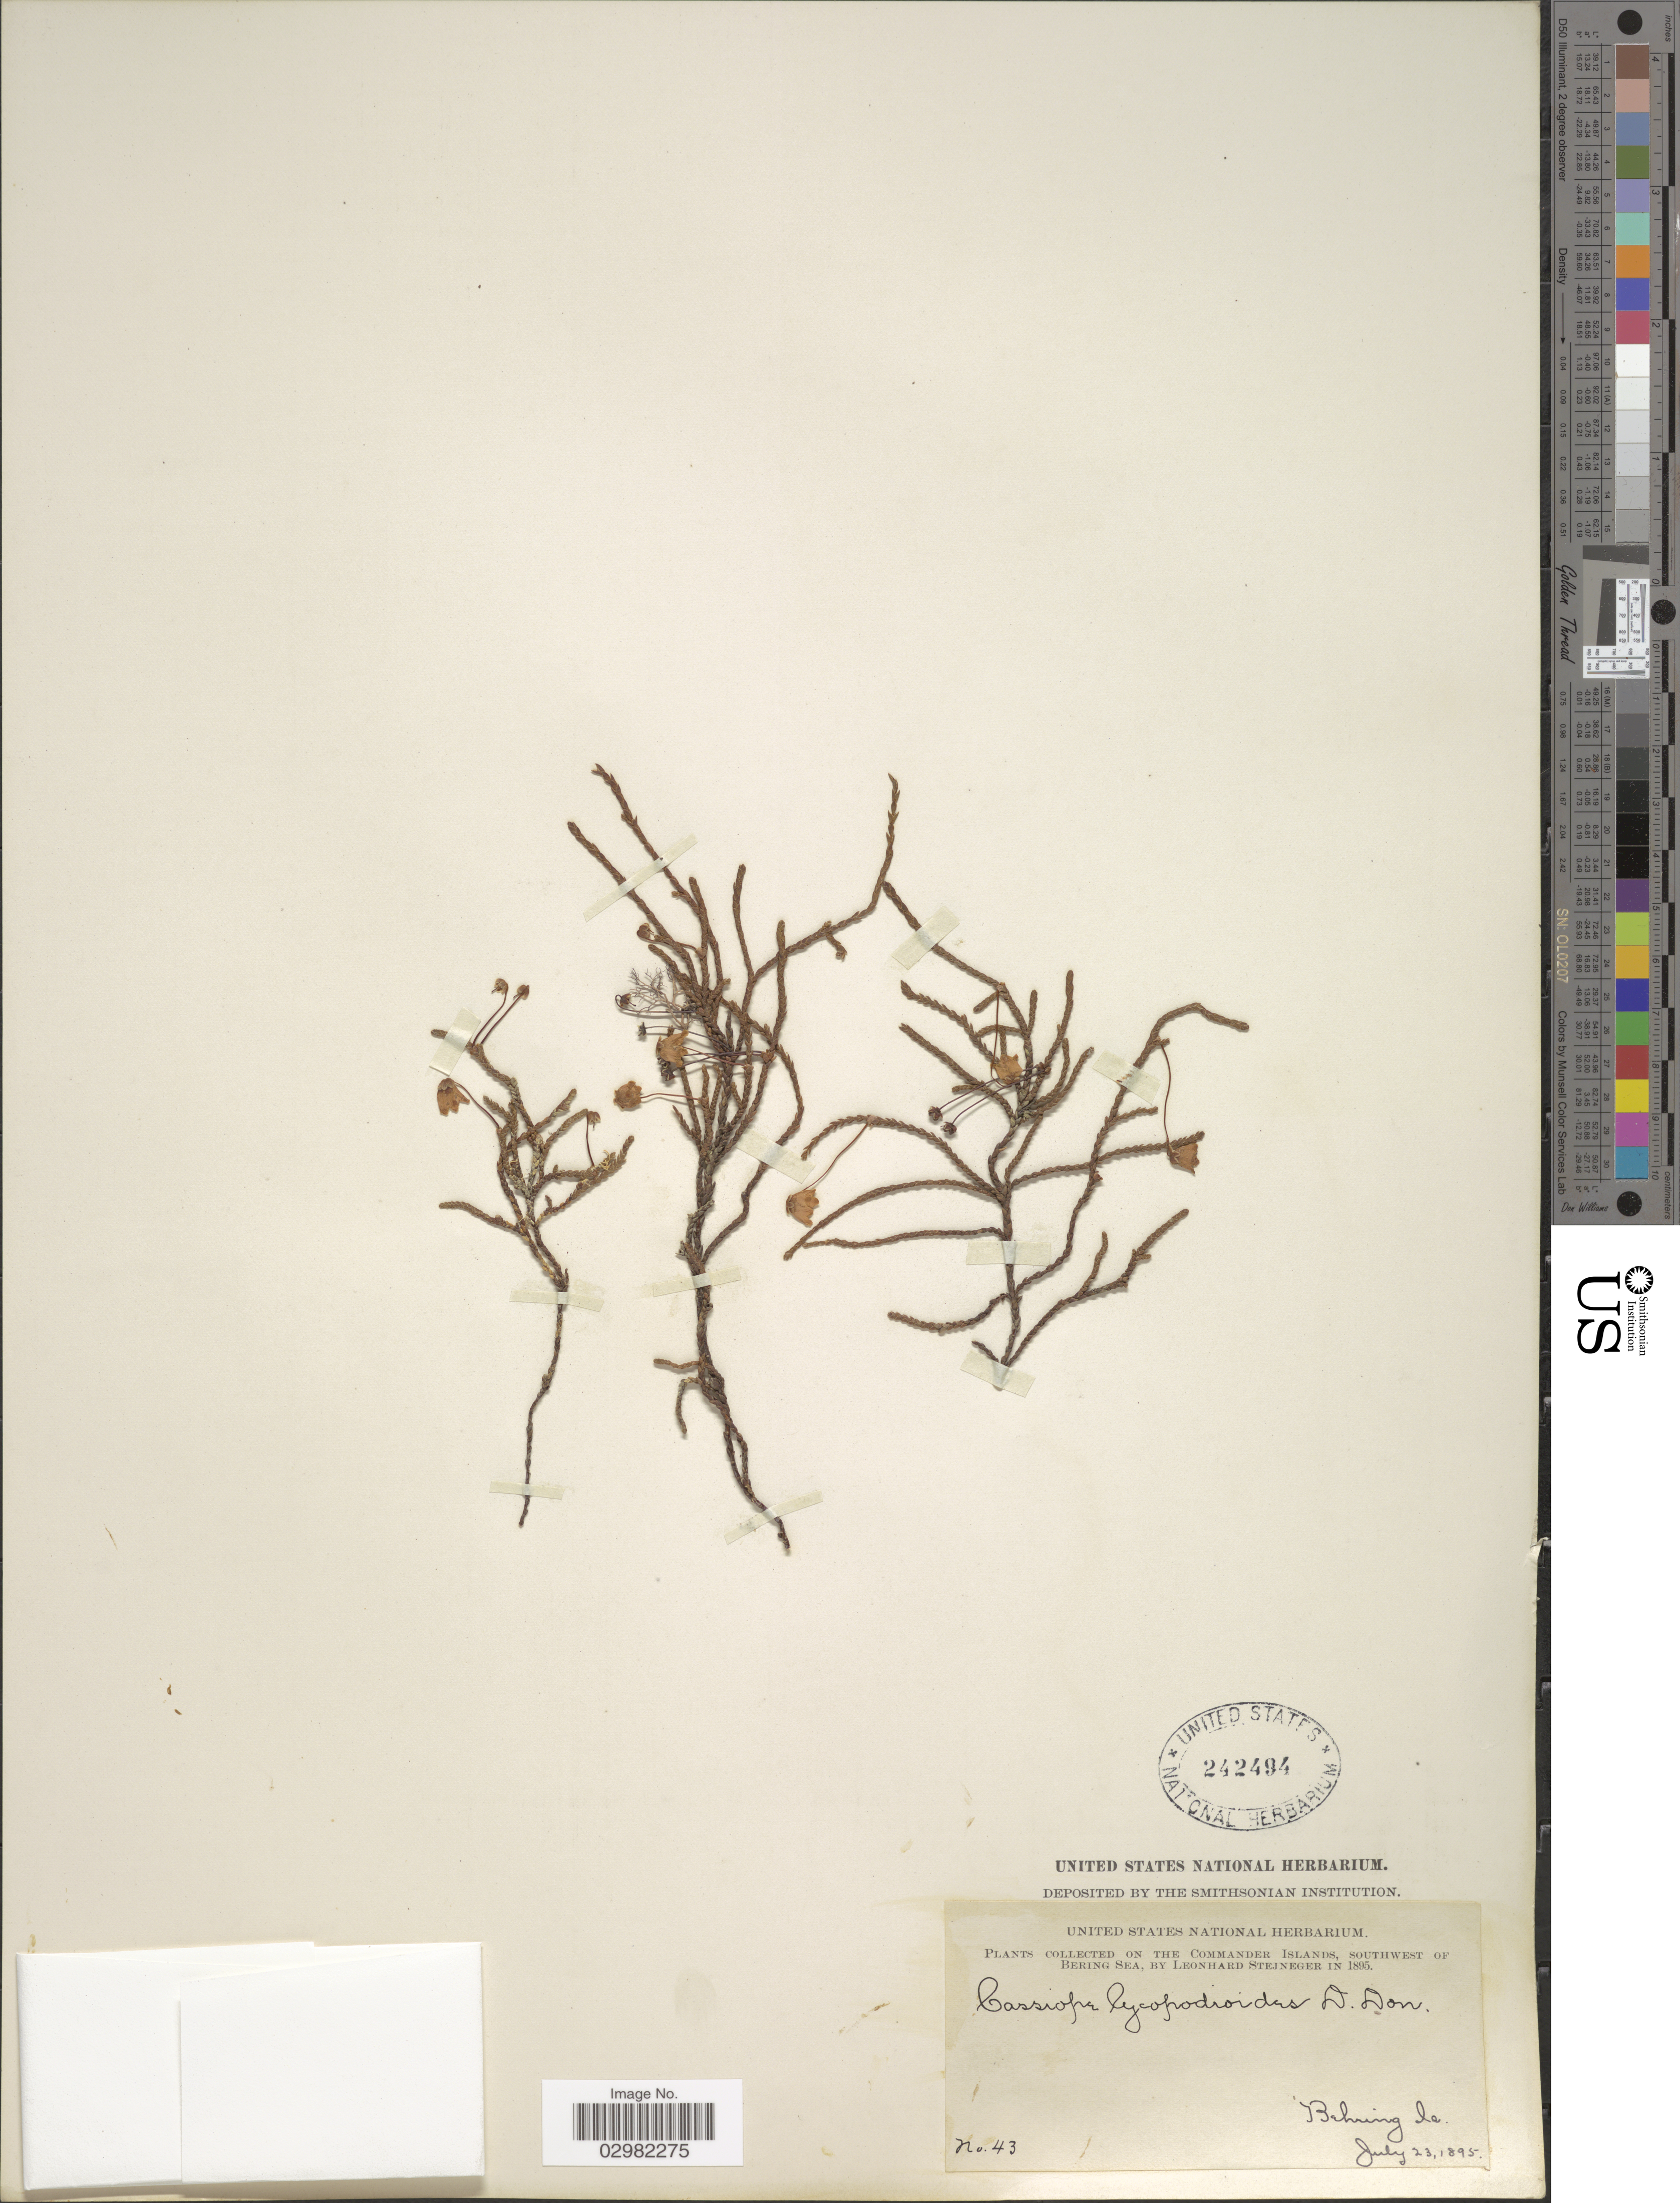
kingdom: Plantae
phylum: Tracheophyta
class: Magnoliopsida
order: Ericales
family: Ericaceae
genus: Cassiope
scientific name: Cassiope lycopodioides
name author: (Pall.) D. Don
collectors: L. Steijneger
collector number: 43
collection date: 1895-07-23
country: Russian Federation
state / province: Kamchatka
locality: On The Commander Islands, Southwest of Bering Sea, Behring Is.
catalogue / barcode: US 242494